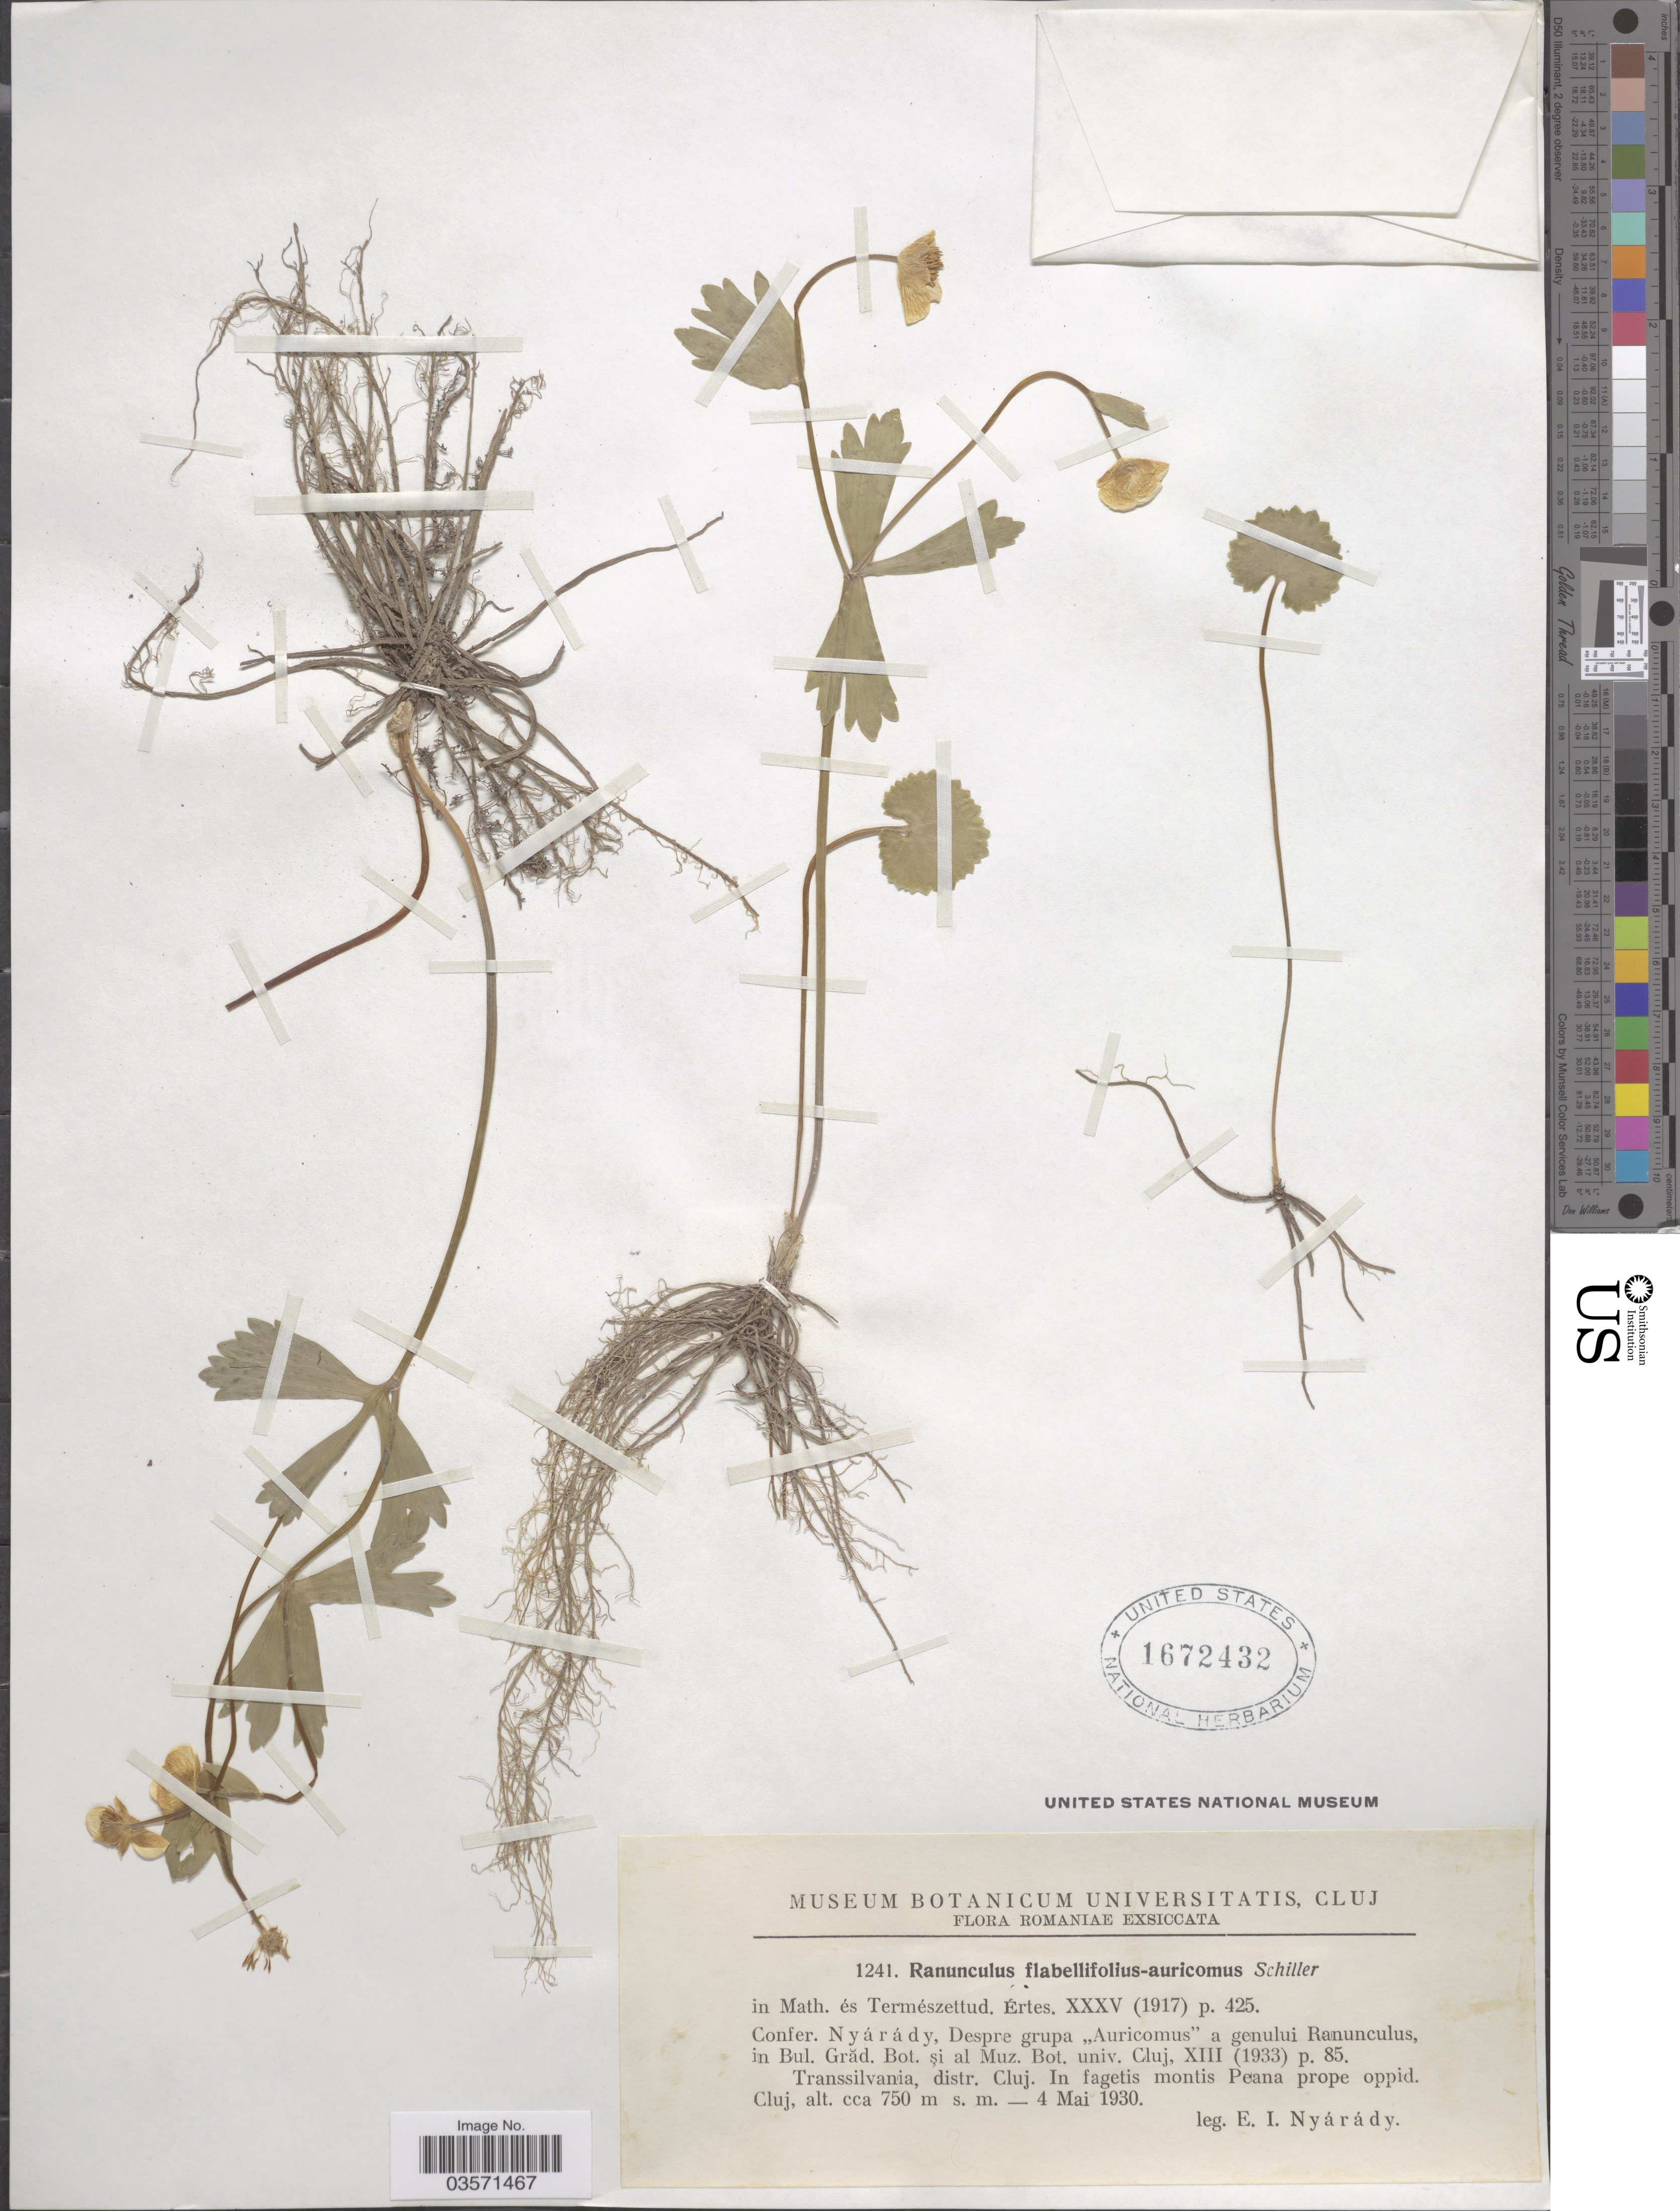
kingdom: Plantae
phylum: Tracheophyta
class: Magnoliopsida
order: Ranunculales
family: Ranunculaceae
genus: Ranunculus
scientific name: Ranunculus flabellaris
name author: Raf.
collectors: E. Nyárády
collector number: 1241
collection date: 1930-05-04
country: Romania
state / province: Cluj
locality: Transsilvania. In fagetis montis Peana prope oppid. Cluj.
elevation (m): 750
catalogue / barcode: US 1672432